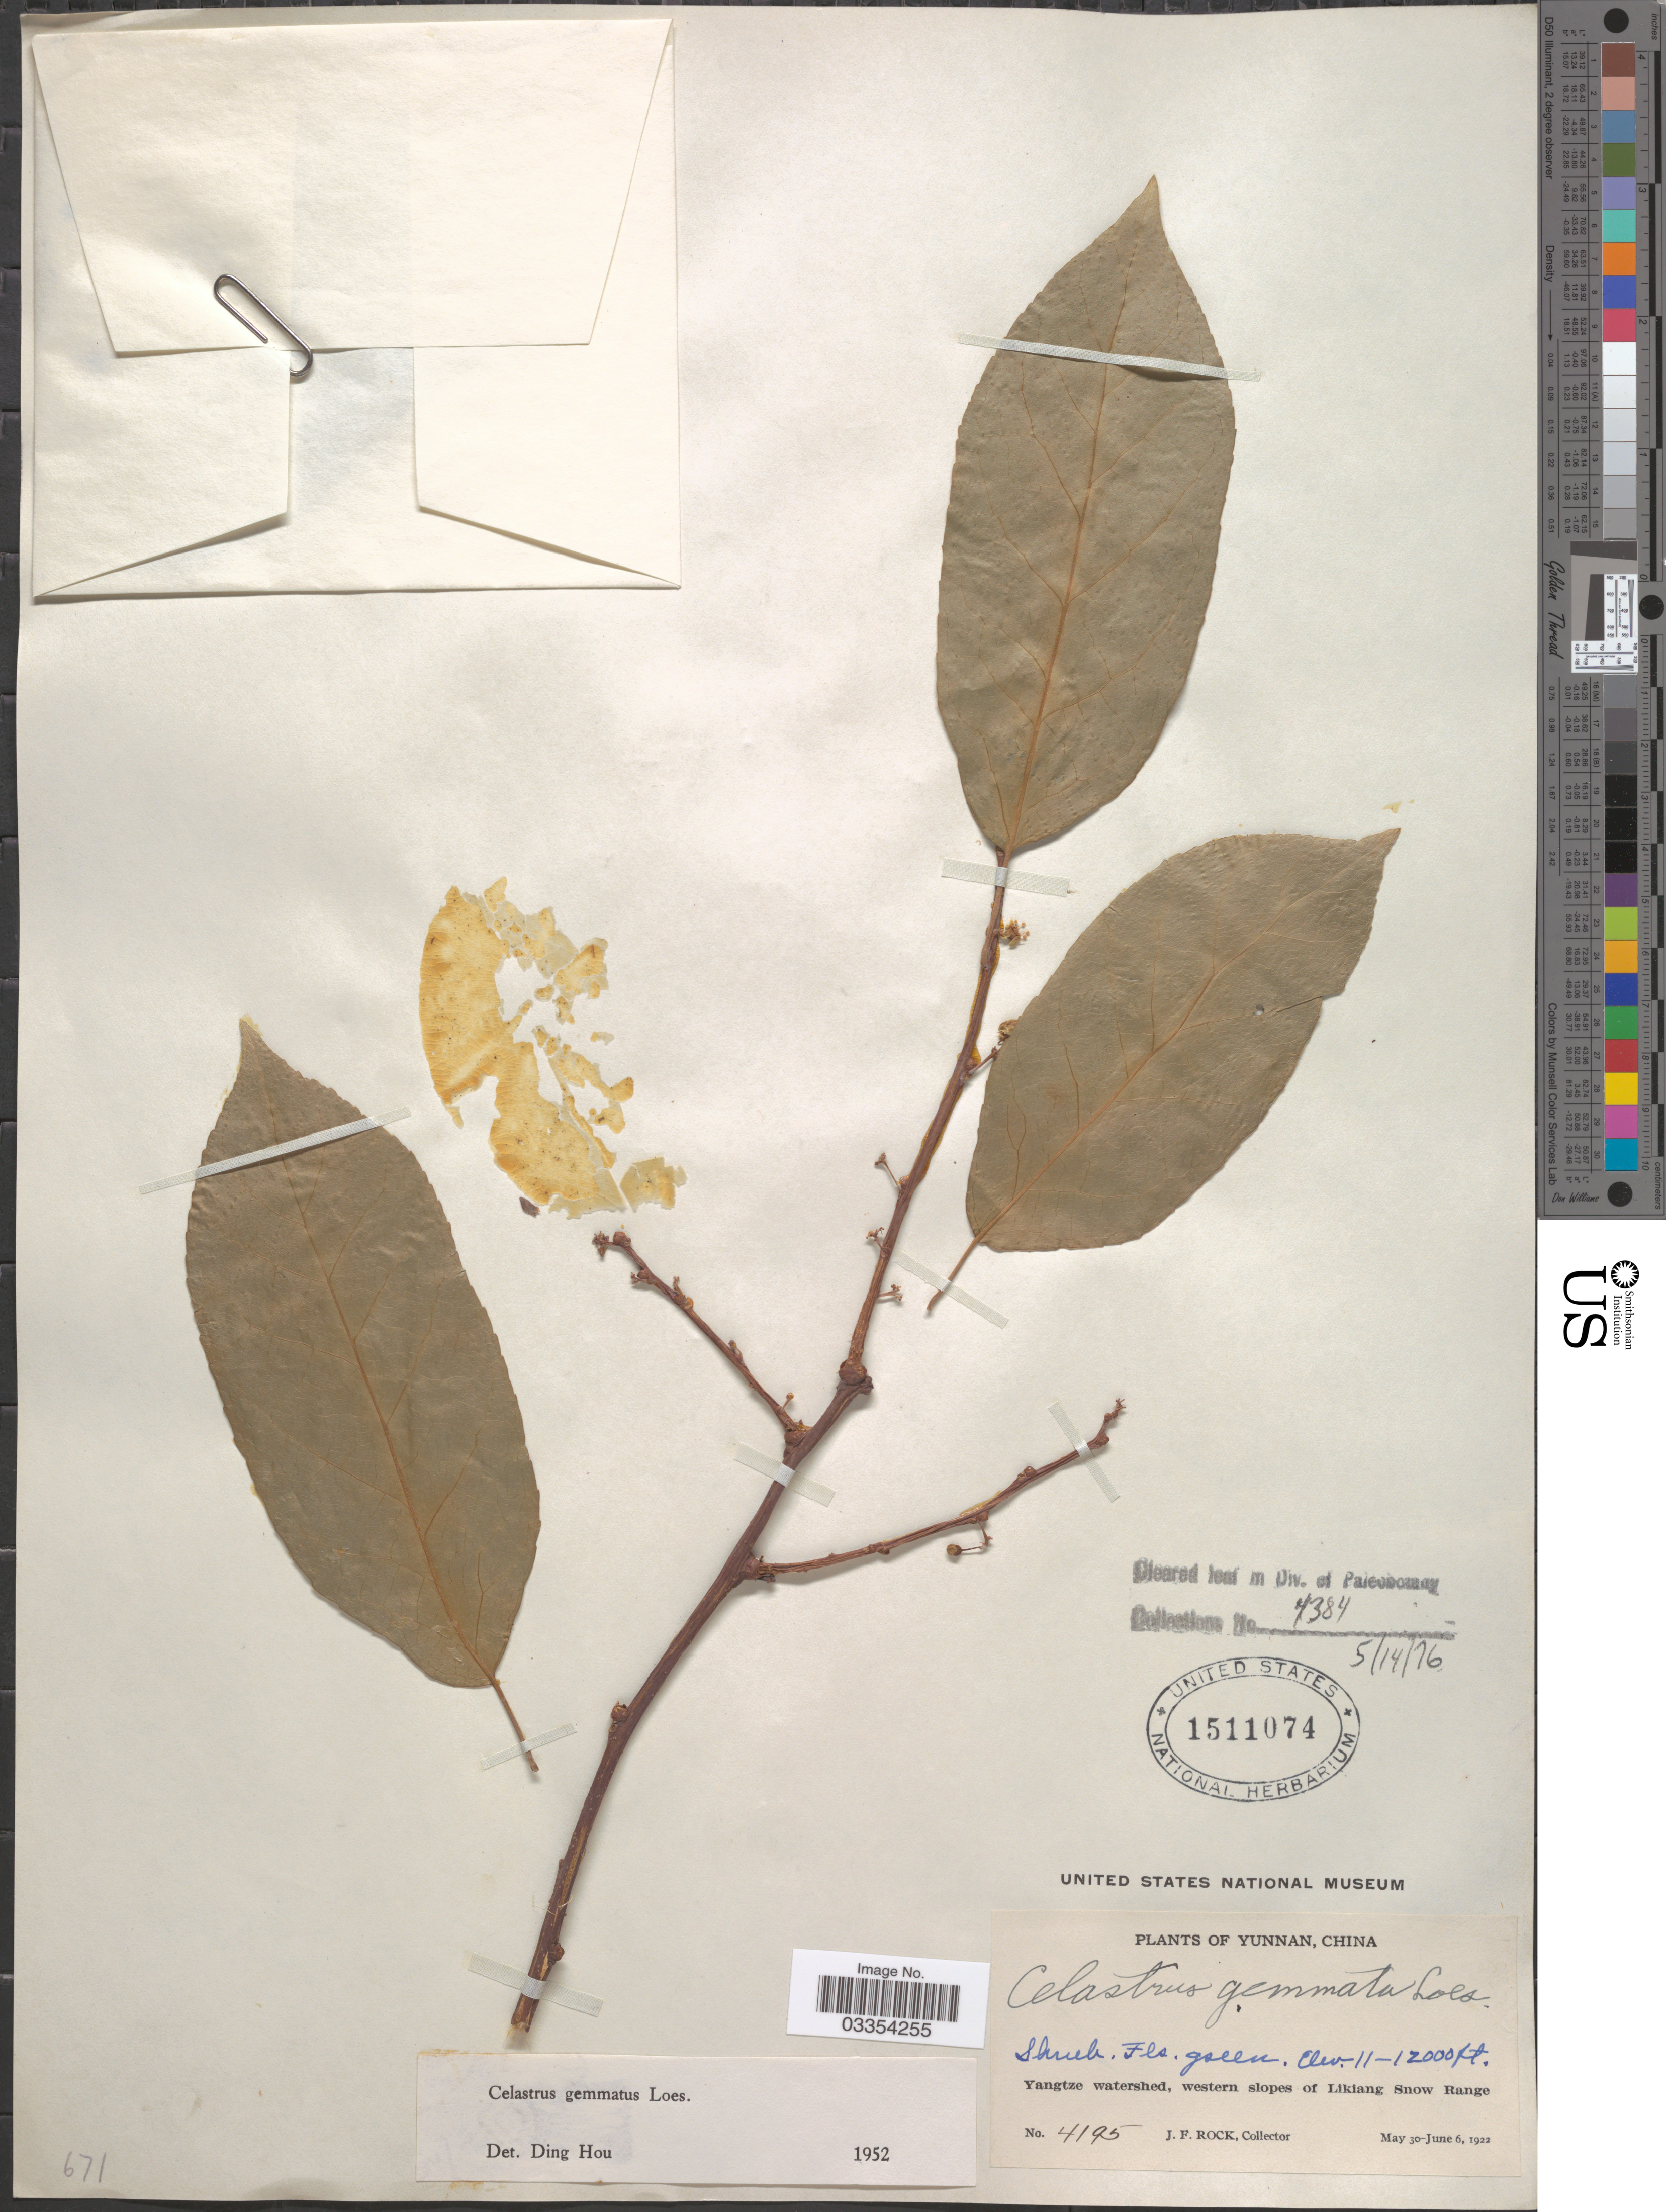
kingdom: Plantae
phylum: Tracheophyta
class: Magnoliopsida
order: Celastrales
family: Celastraceae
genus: Celastrus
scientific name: Celastrus gemmatus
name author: Loes.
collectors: J. Rock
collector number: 4195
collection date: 1922-05-30/1922-06-06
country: China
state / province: Yunnan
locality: Yangtze watershed, western slopes of Likiang Snow Range.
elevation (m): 3353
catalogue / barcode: US 1511074